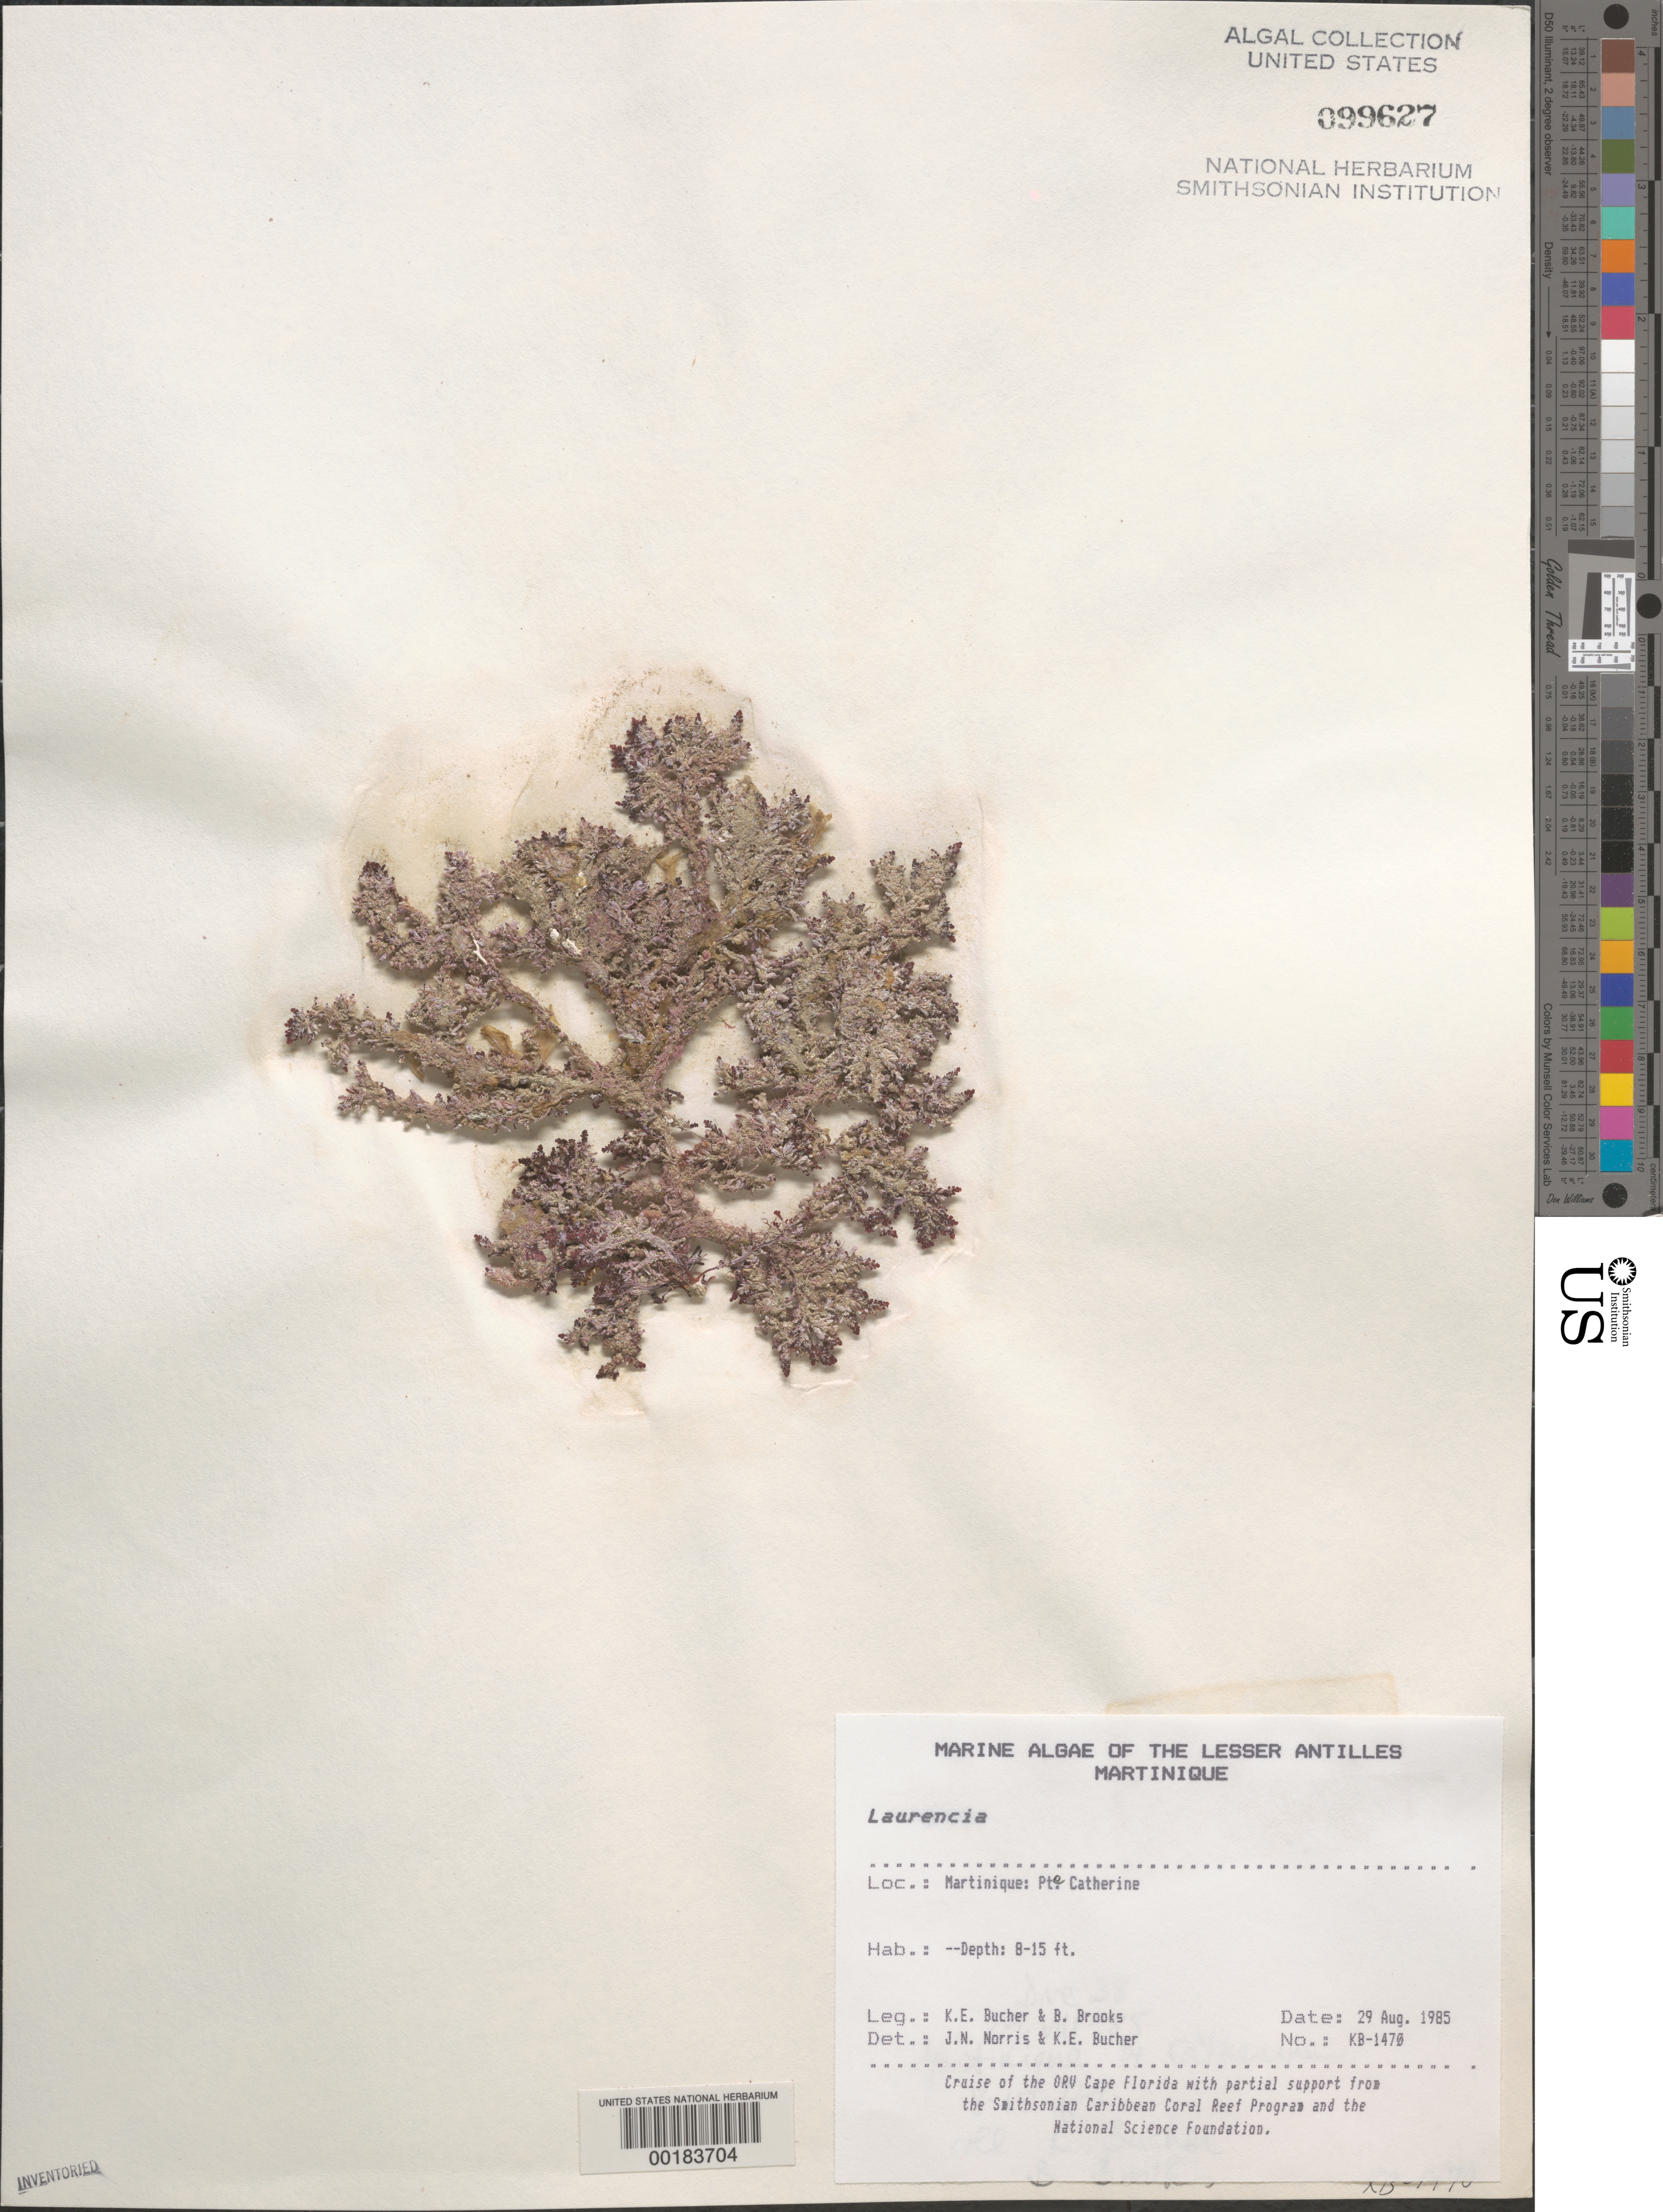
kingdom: Plantae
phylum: Rhodophyta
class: Florideophyceae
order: Ceramiales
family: Rhodomelaceae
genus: Laurencia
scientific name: Laurencia sp.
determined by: Norris, J. N.; Bucher, K. E.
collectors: K. E. Bucher & B. Brooks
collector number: Kb-1470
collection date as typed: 29 Aug 1985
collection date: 1985-08-29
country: Martinique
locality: Pointe Catherine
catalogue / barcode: US 99627